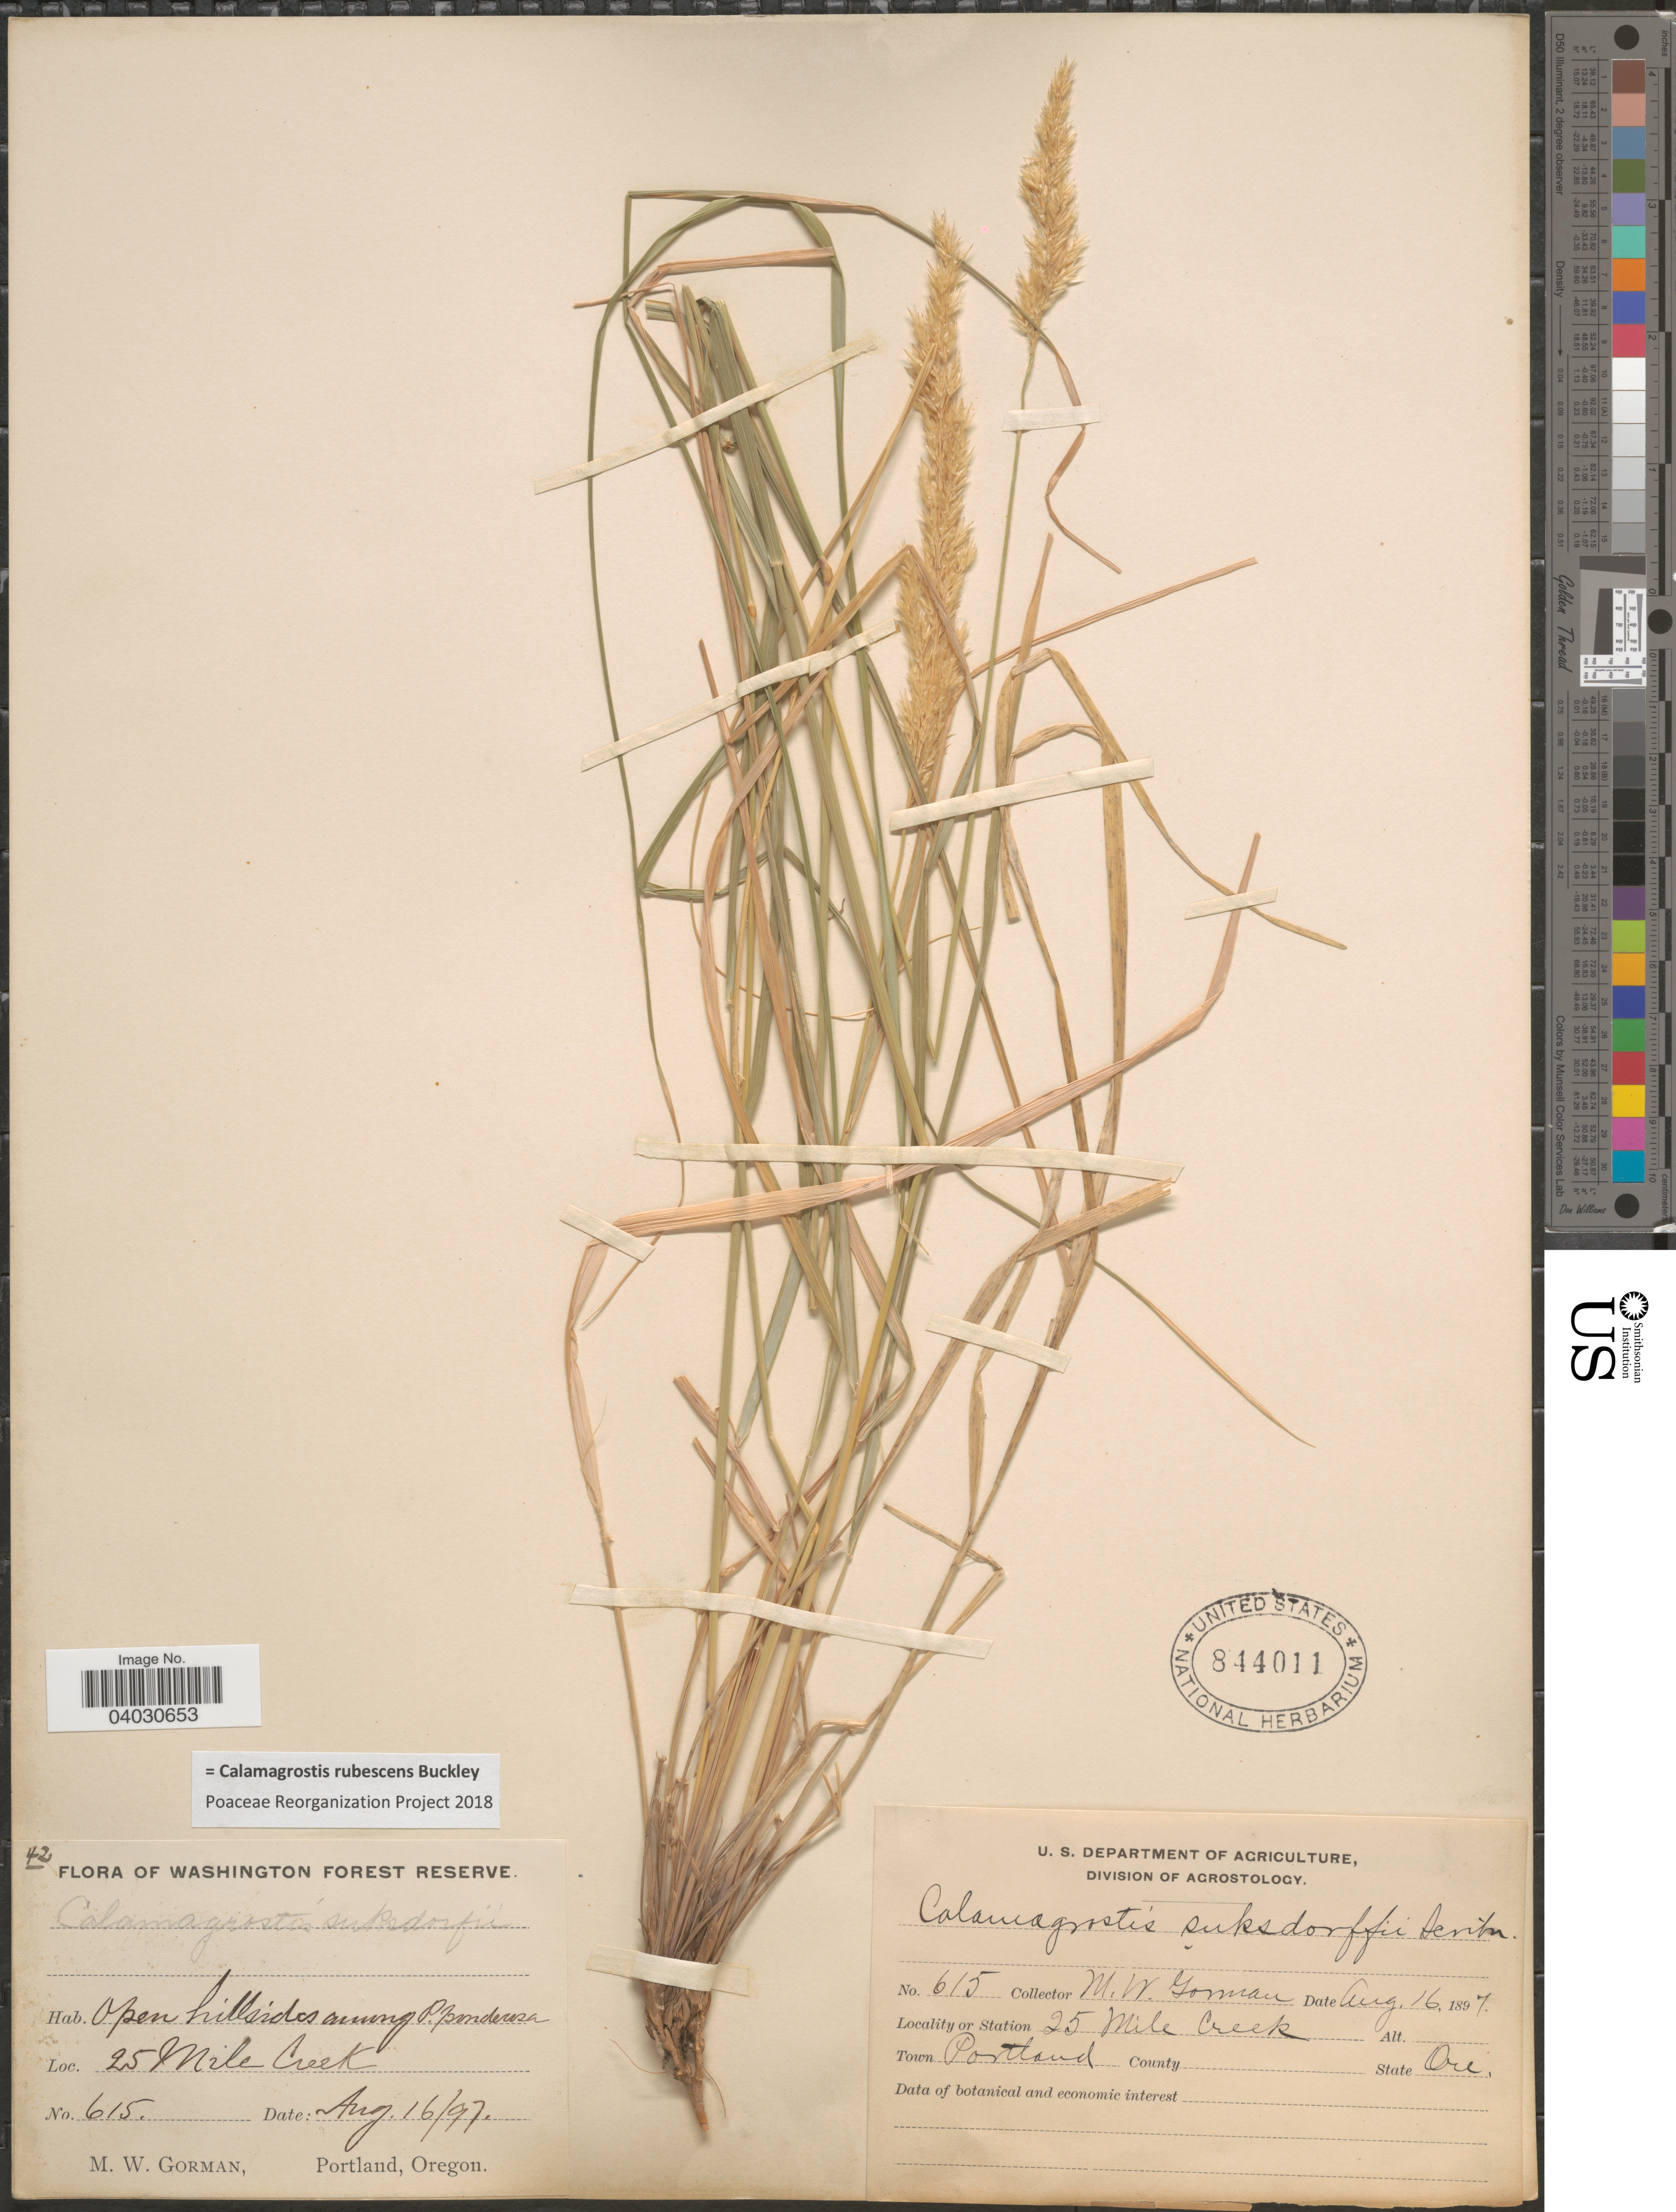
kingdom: Plantae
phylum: Tracheophyta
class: Liliopsida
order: Poales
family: Poaceae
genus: Calamagrostis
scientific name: Calamagrostis rubescens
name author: Buckley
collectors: M. W. Gorman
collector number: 615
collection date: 1897-08-16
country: United States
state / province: Oregon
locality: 25 Mile Creek. Portland.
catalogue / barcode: US 844011